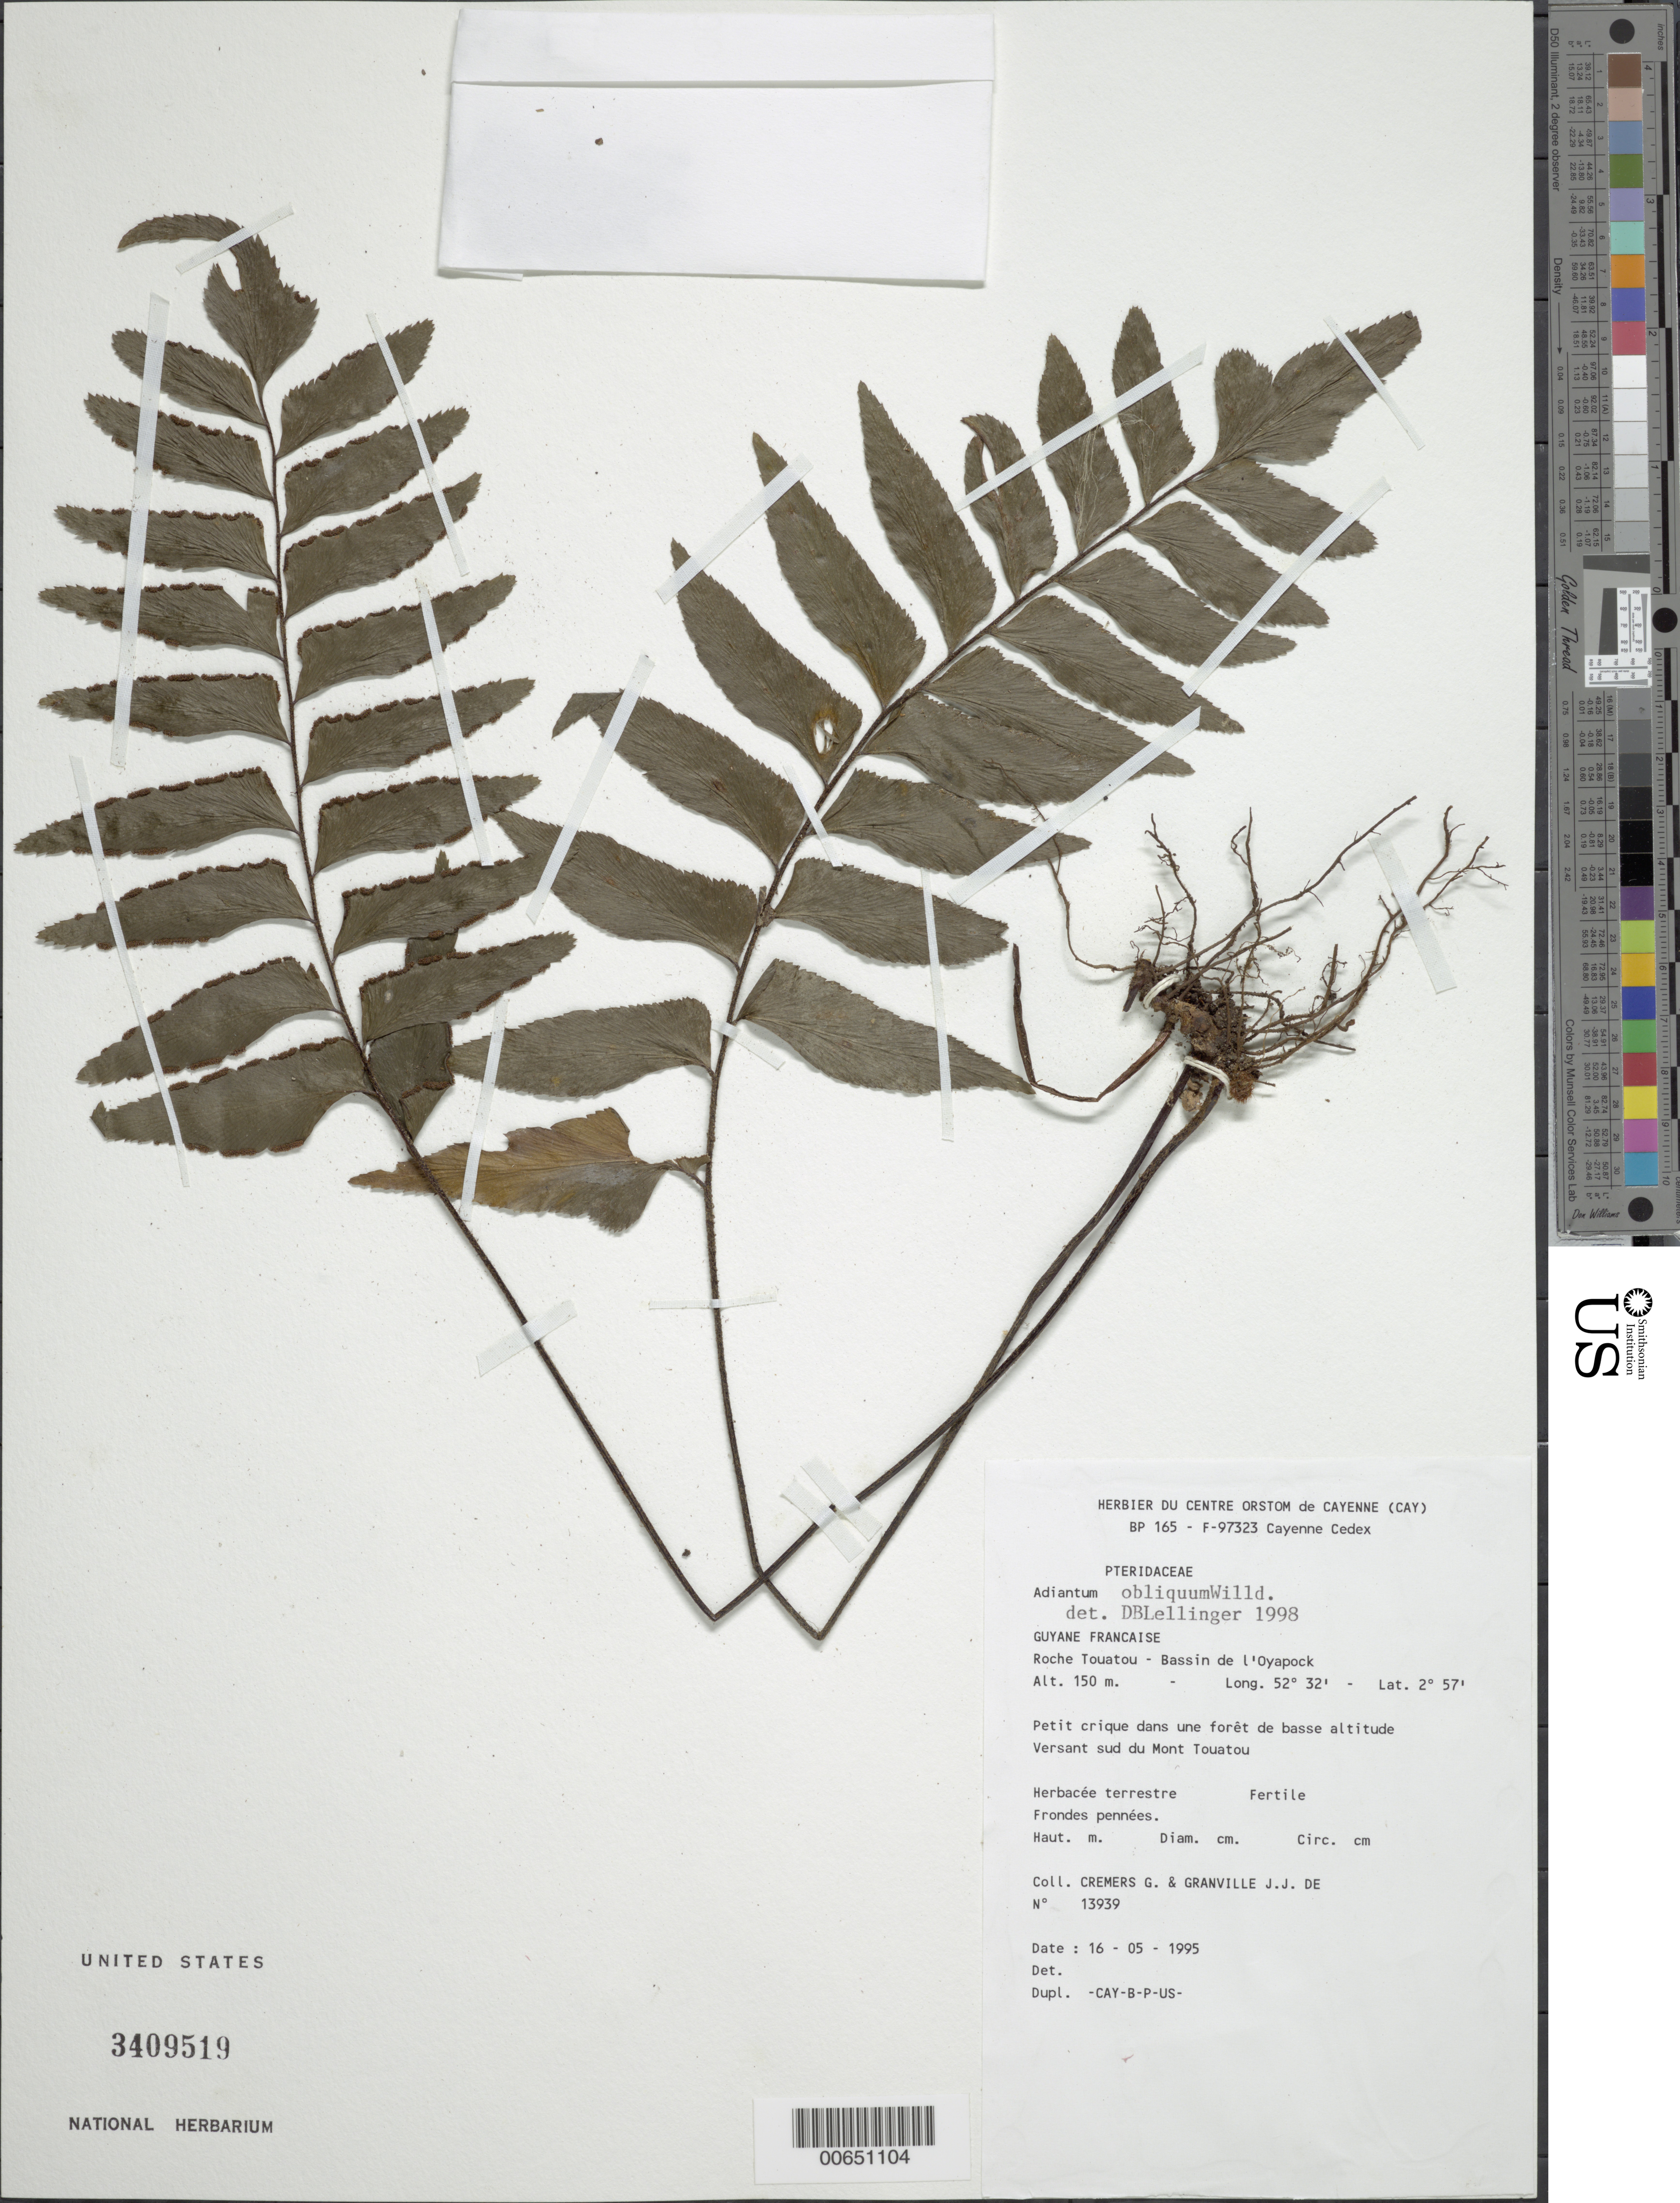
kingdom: Plantae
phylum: Tracheophyta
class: Polypodiopsida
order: Polypodiales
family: Pteridaceae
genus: Adiantum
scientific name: Adiantum obliquum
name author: Willd.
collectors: G. Cremers & J.-J. de Granville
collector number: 13939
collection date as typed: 16-May-95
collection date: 1995-05-16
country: French Guiana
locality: Roche Touatou, Bassin de l'Oyapock, versant sud du Mont Touatou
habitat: Small creek in low forest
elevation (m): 150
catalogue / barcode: US 3409519